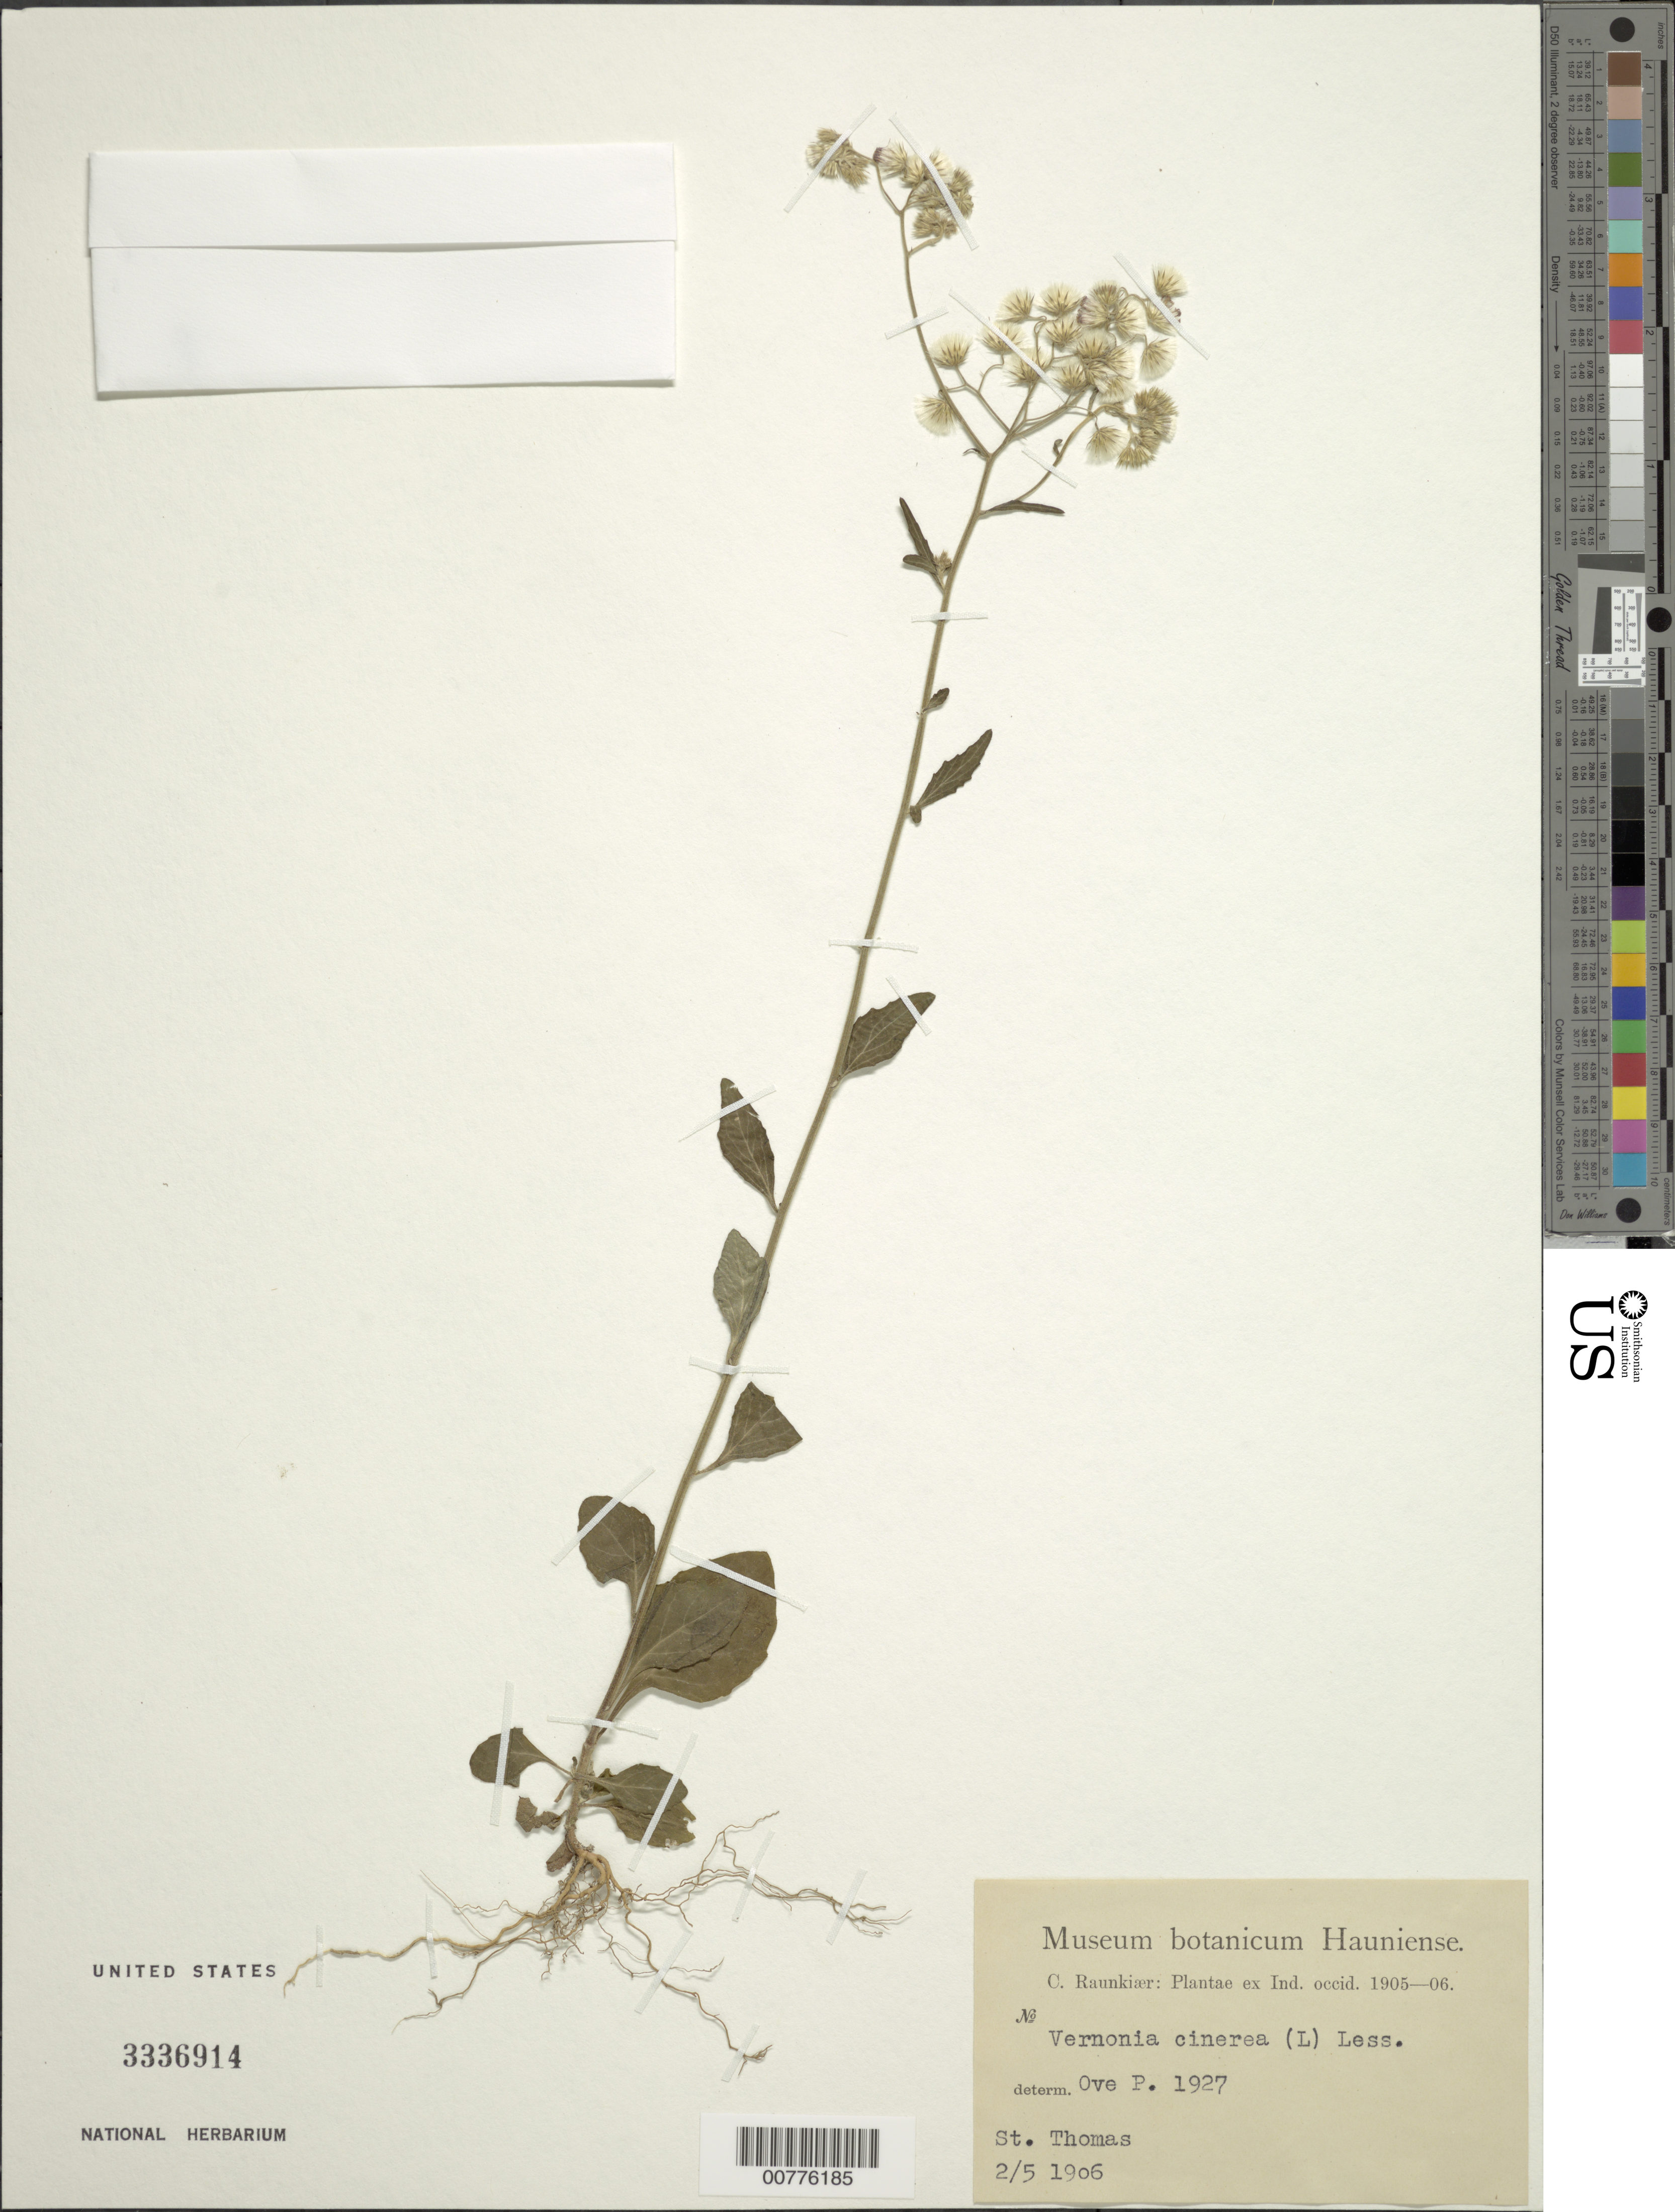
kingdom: Plantae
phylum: Tracheophyta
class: Magnoliopsida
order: Asterales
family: Asteraceae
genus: Cyanthillium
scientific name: Cyanthillium cinereum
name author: (L.) H. Rob.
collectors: C. Raunkiær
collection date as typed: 02 May 1906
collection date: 1906-05-02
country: U.S. Virgin Islands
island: St. Thomas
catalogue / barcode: US 3336914